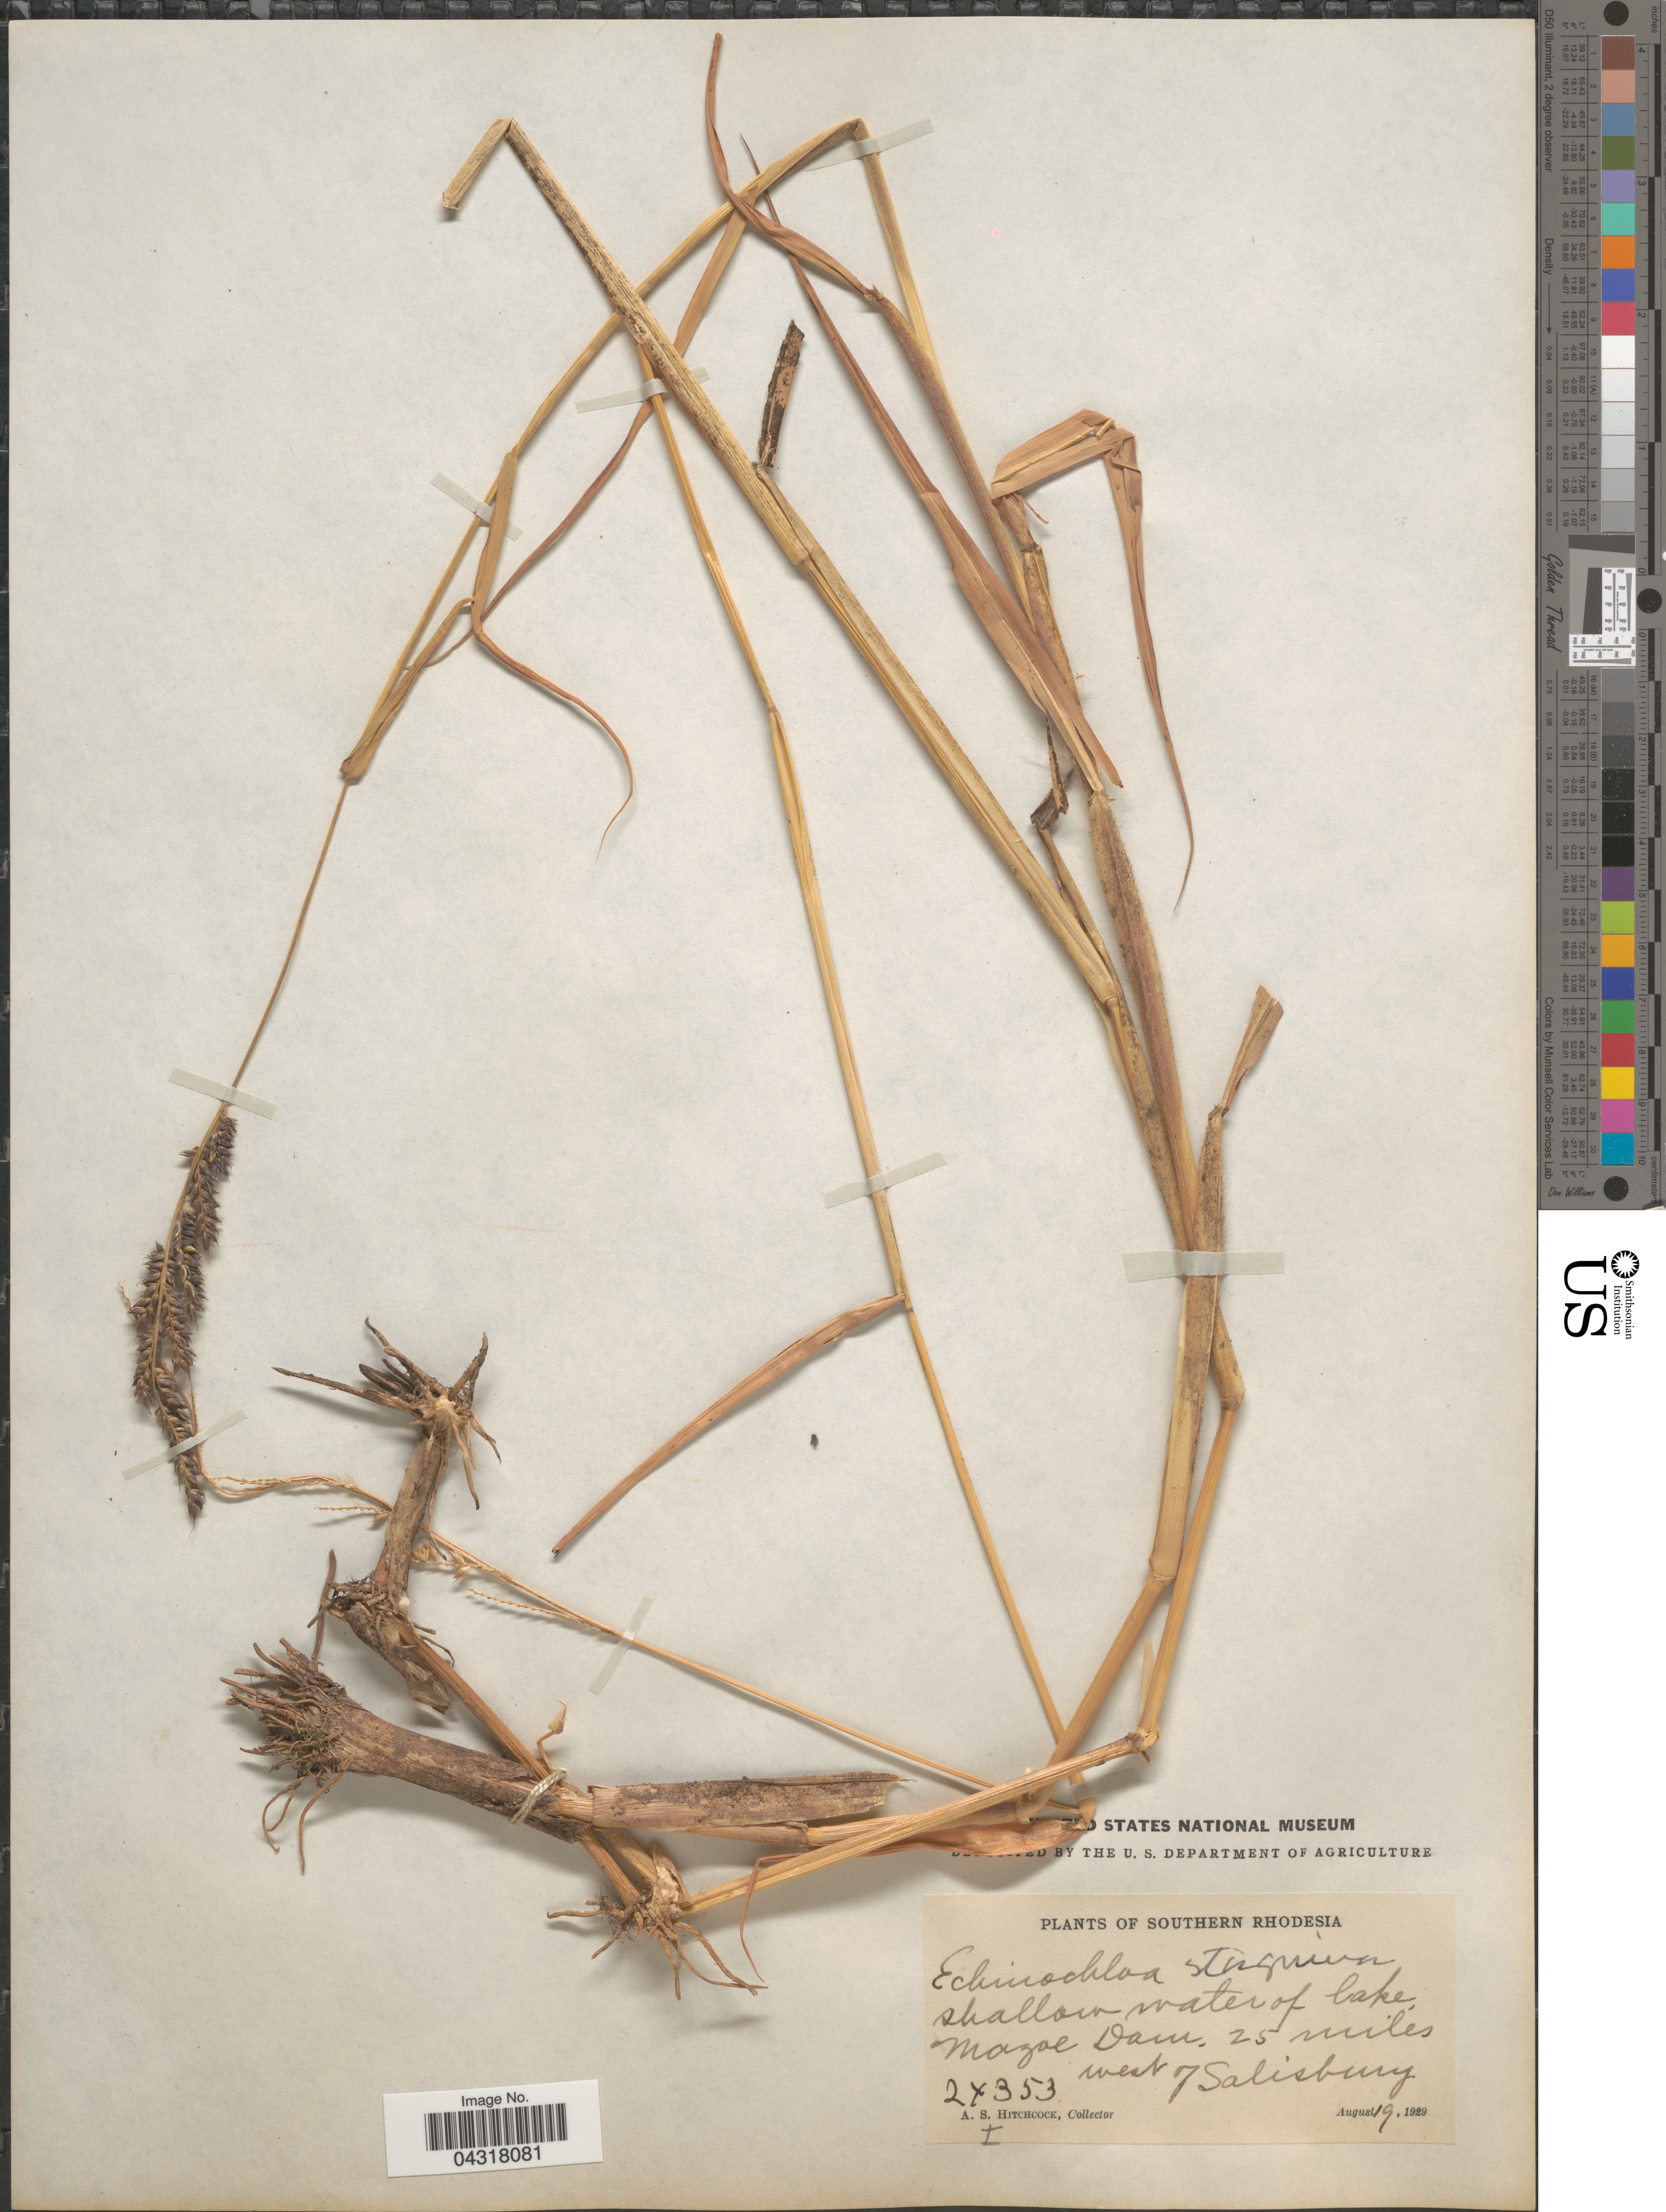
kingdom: Plantae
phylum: Tracheophyta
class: Liliopsida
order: Poales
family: Poaceae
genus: Echinochloa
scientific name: Echinochloa sp.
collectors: A. S. Hitchcock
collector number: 24353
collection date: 1929-08-19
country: Zimbabwe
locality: Southern Rhodesia. Mazoe Dam, 25 miles west of Salisbury.